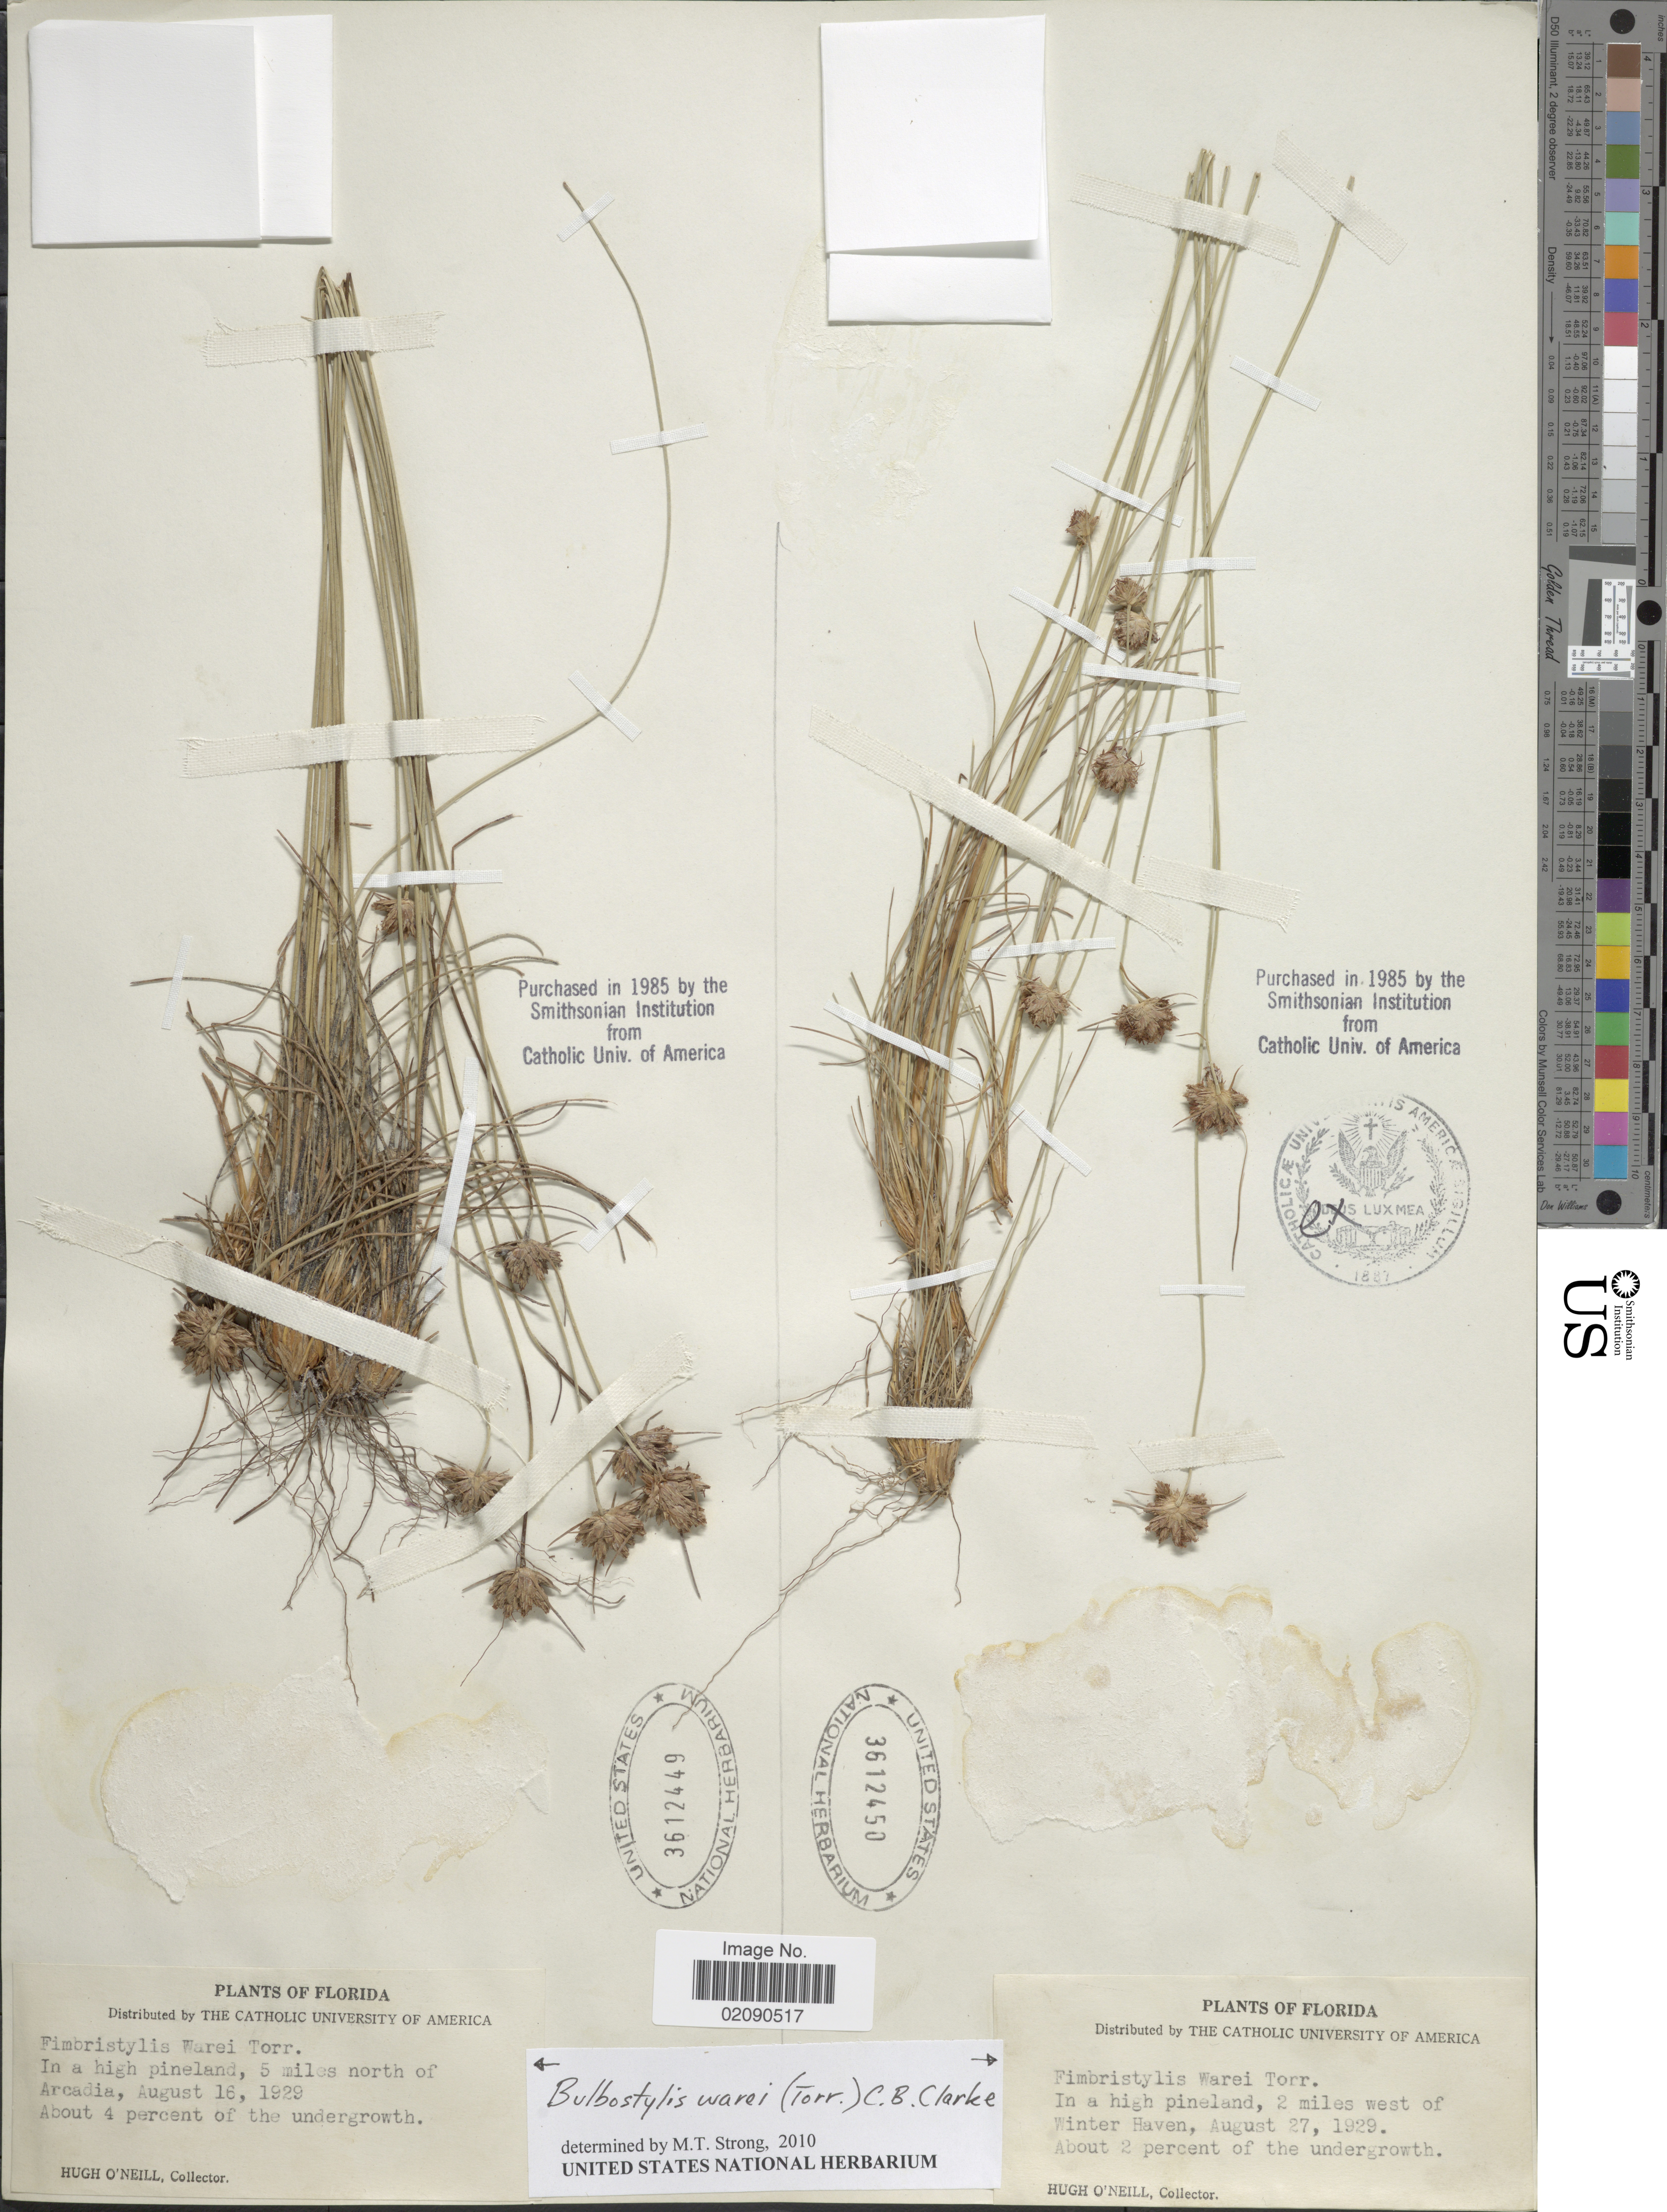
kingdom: Plantae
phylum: Tracheophyta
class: Liliopsida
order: Poales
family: Cyperaceae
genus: Bulbostylis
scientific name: Bulbostylis warei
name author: (Torr.) C.B. Clarke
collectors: H. O'Neill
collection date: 1929-08-16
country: United States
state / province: Florida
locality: In a high pinelands, 5 miles north of Arcadia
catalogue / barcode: US 3612449